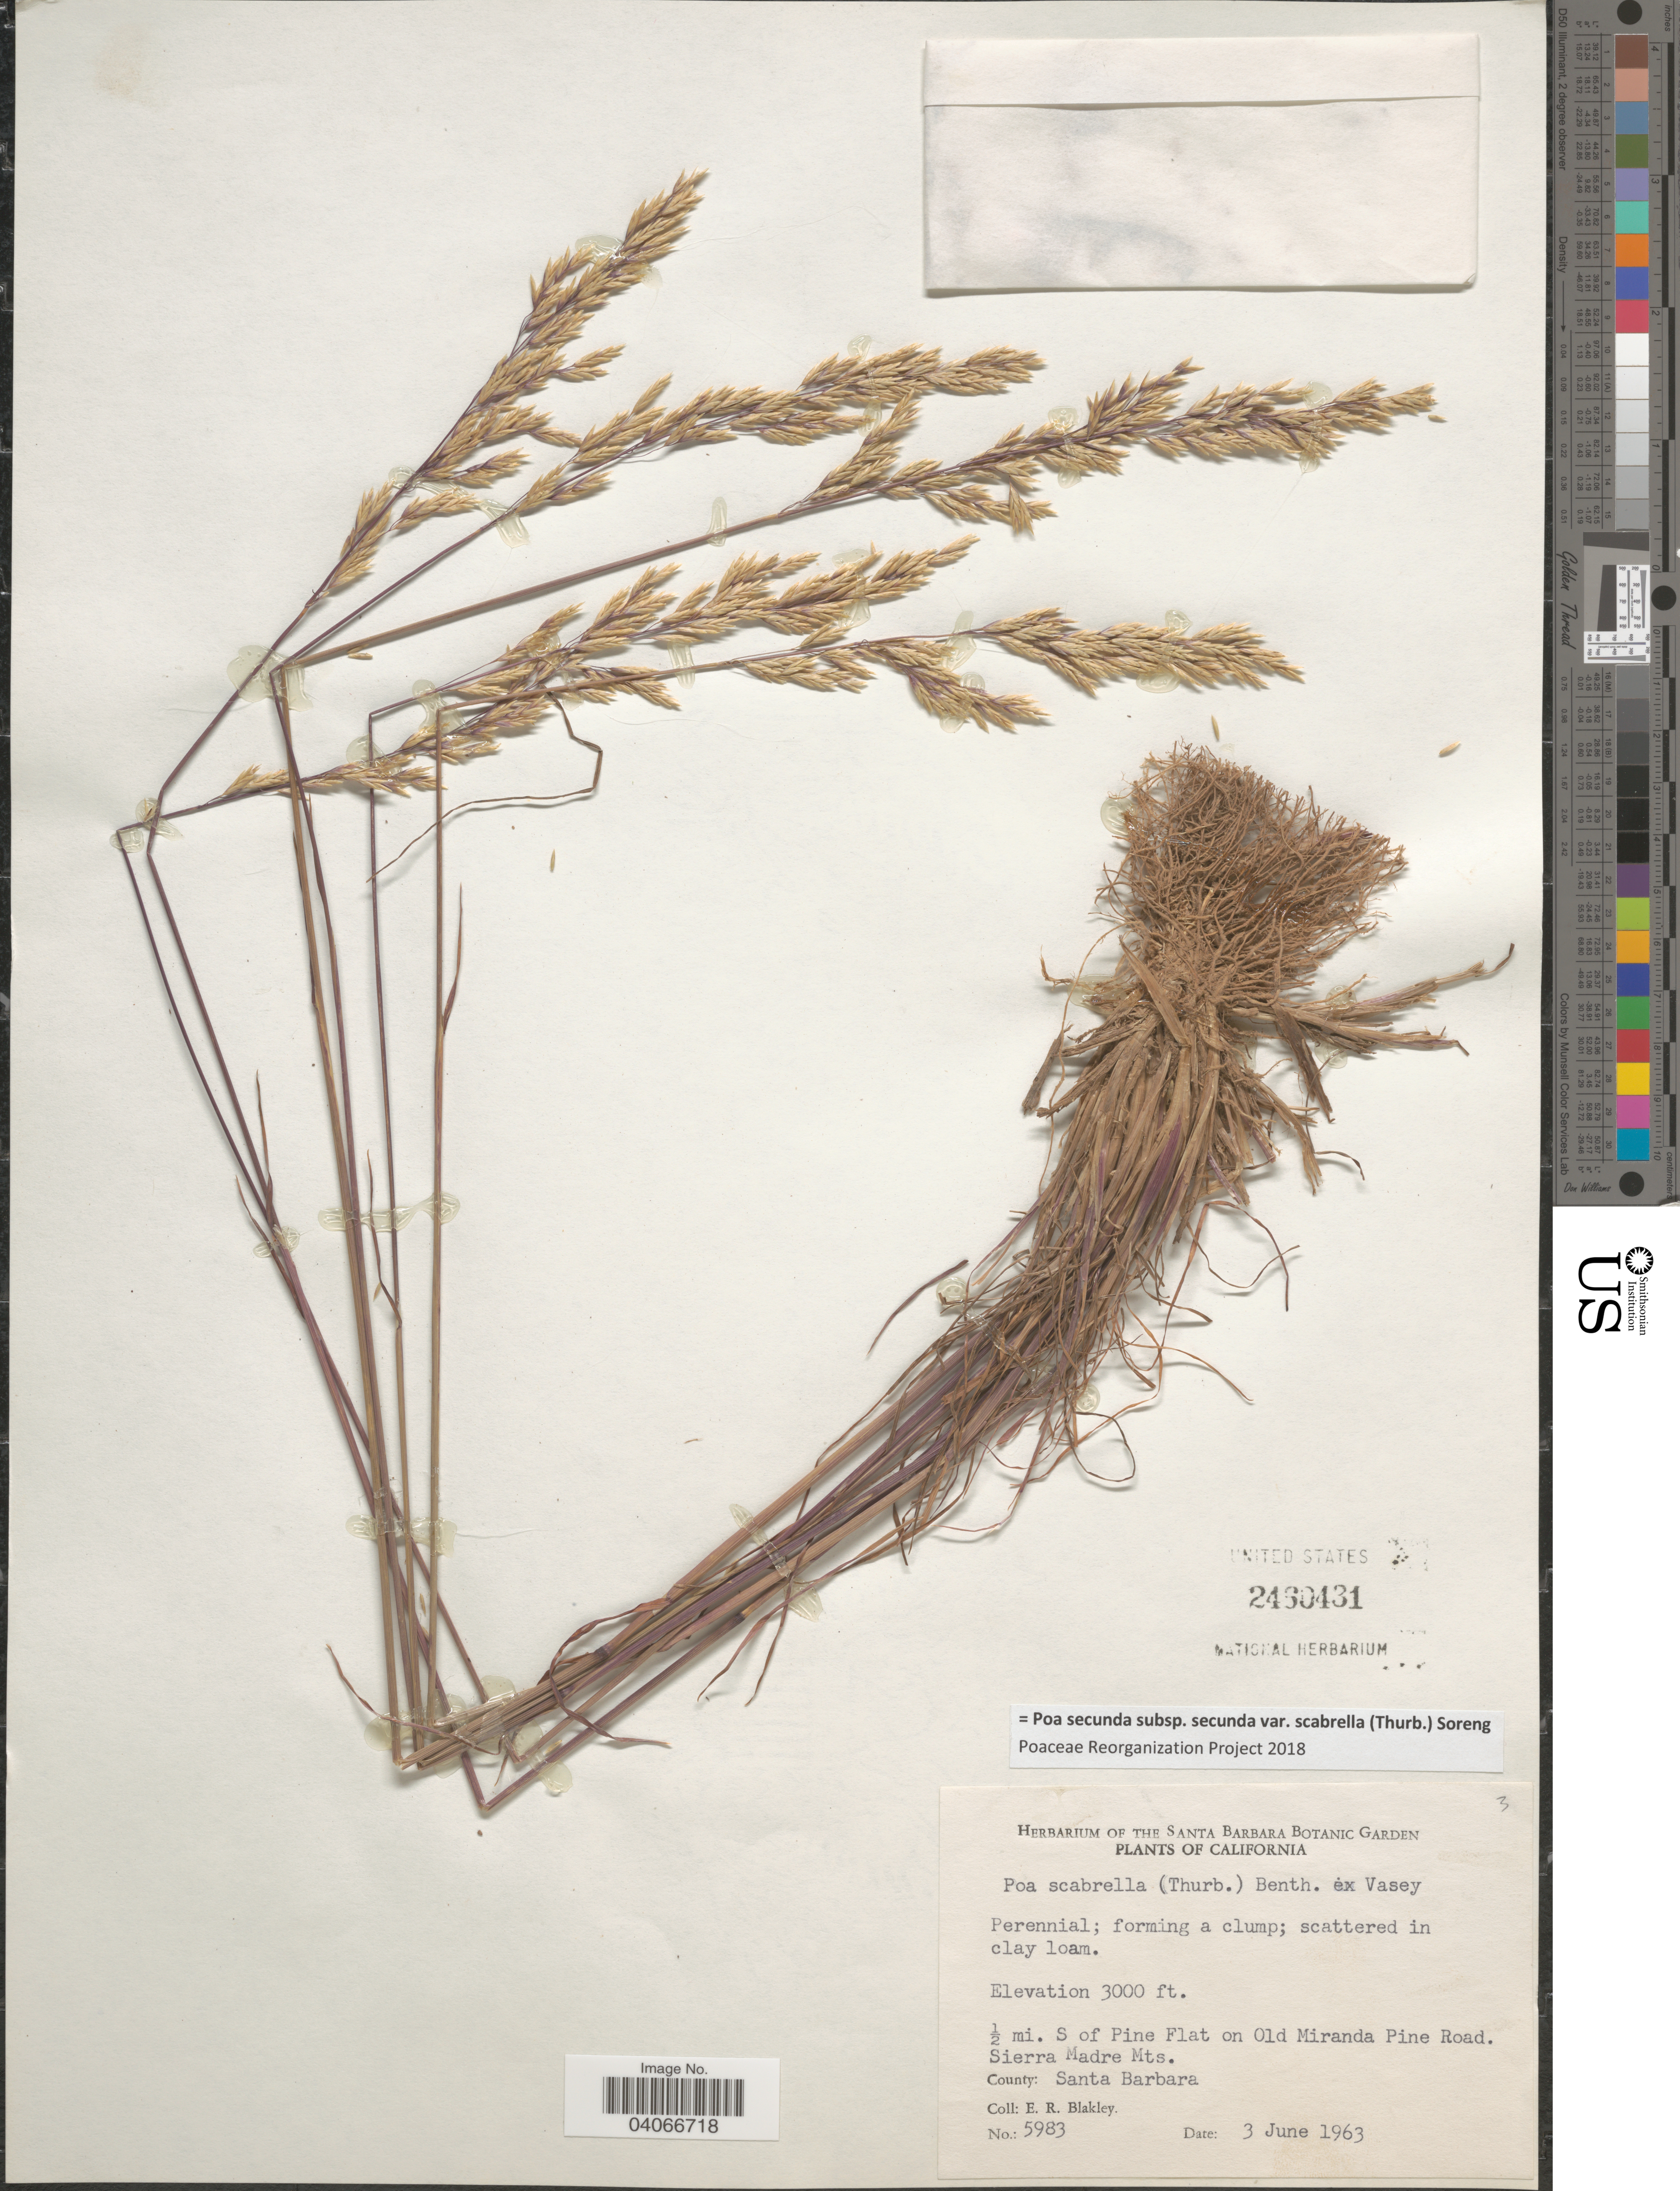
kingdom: Plantae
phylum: Tracheophyta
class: Liliopsida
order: Poales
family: Poaceae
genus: Poa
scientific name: Poa secunda subsp. secunda var. scabrella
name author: (Thurb.) Soreng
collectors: E. R. Blakley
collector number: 5983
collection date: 1963-06-03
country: United States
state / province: California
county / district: Santa Barbara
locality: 1/2 mi. S of Pine Flat on Old Miranda Pine Road. Sierra Madre Mts. County: Santa Barbara.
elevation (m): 914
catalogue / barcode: US 2460431